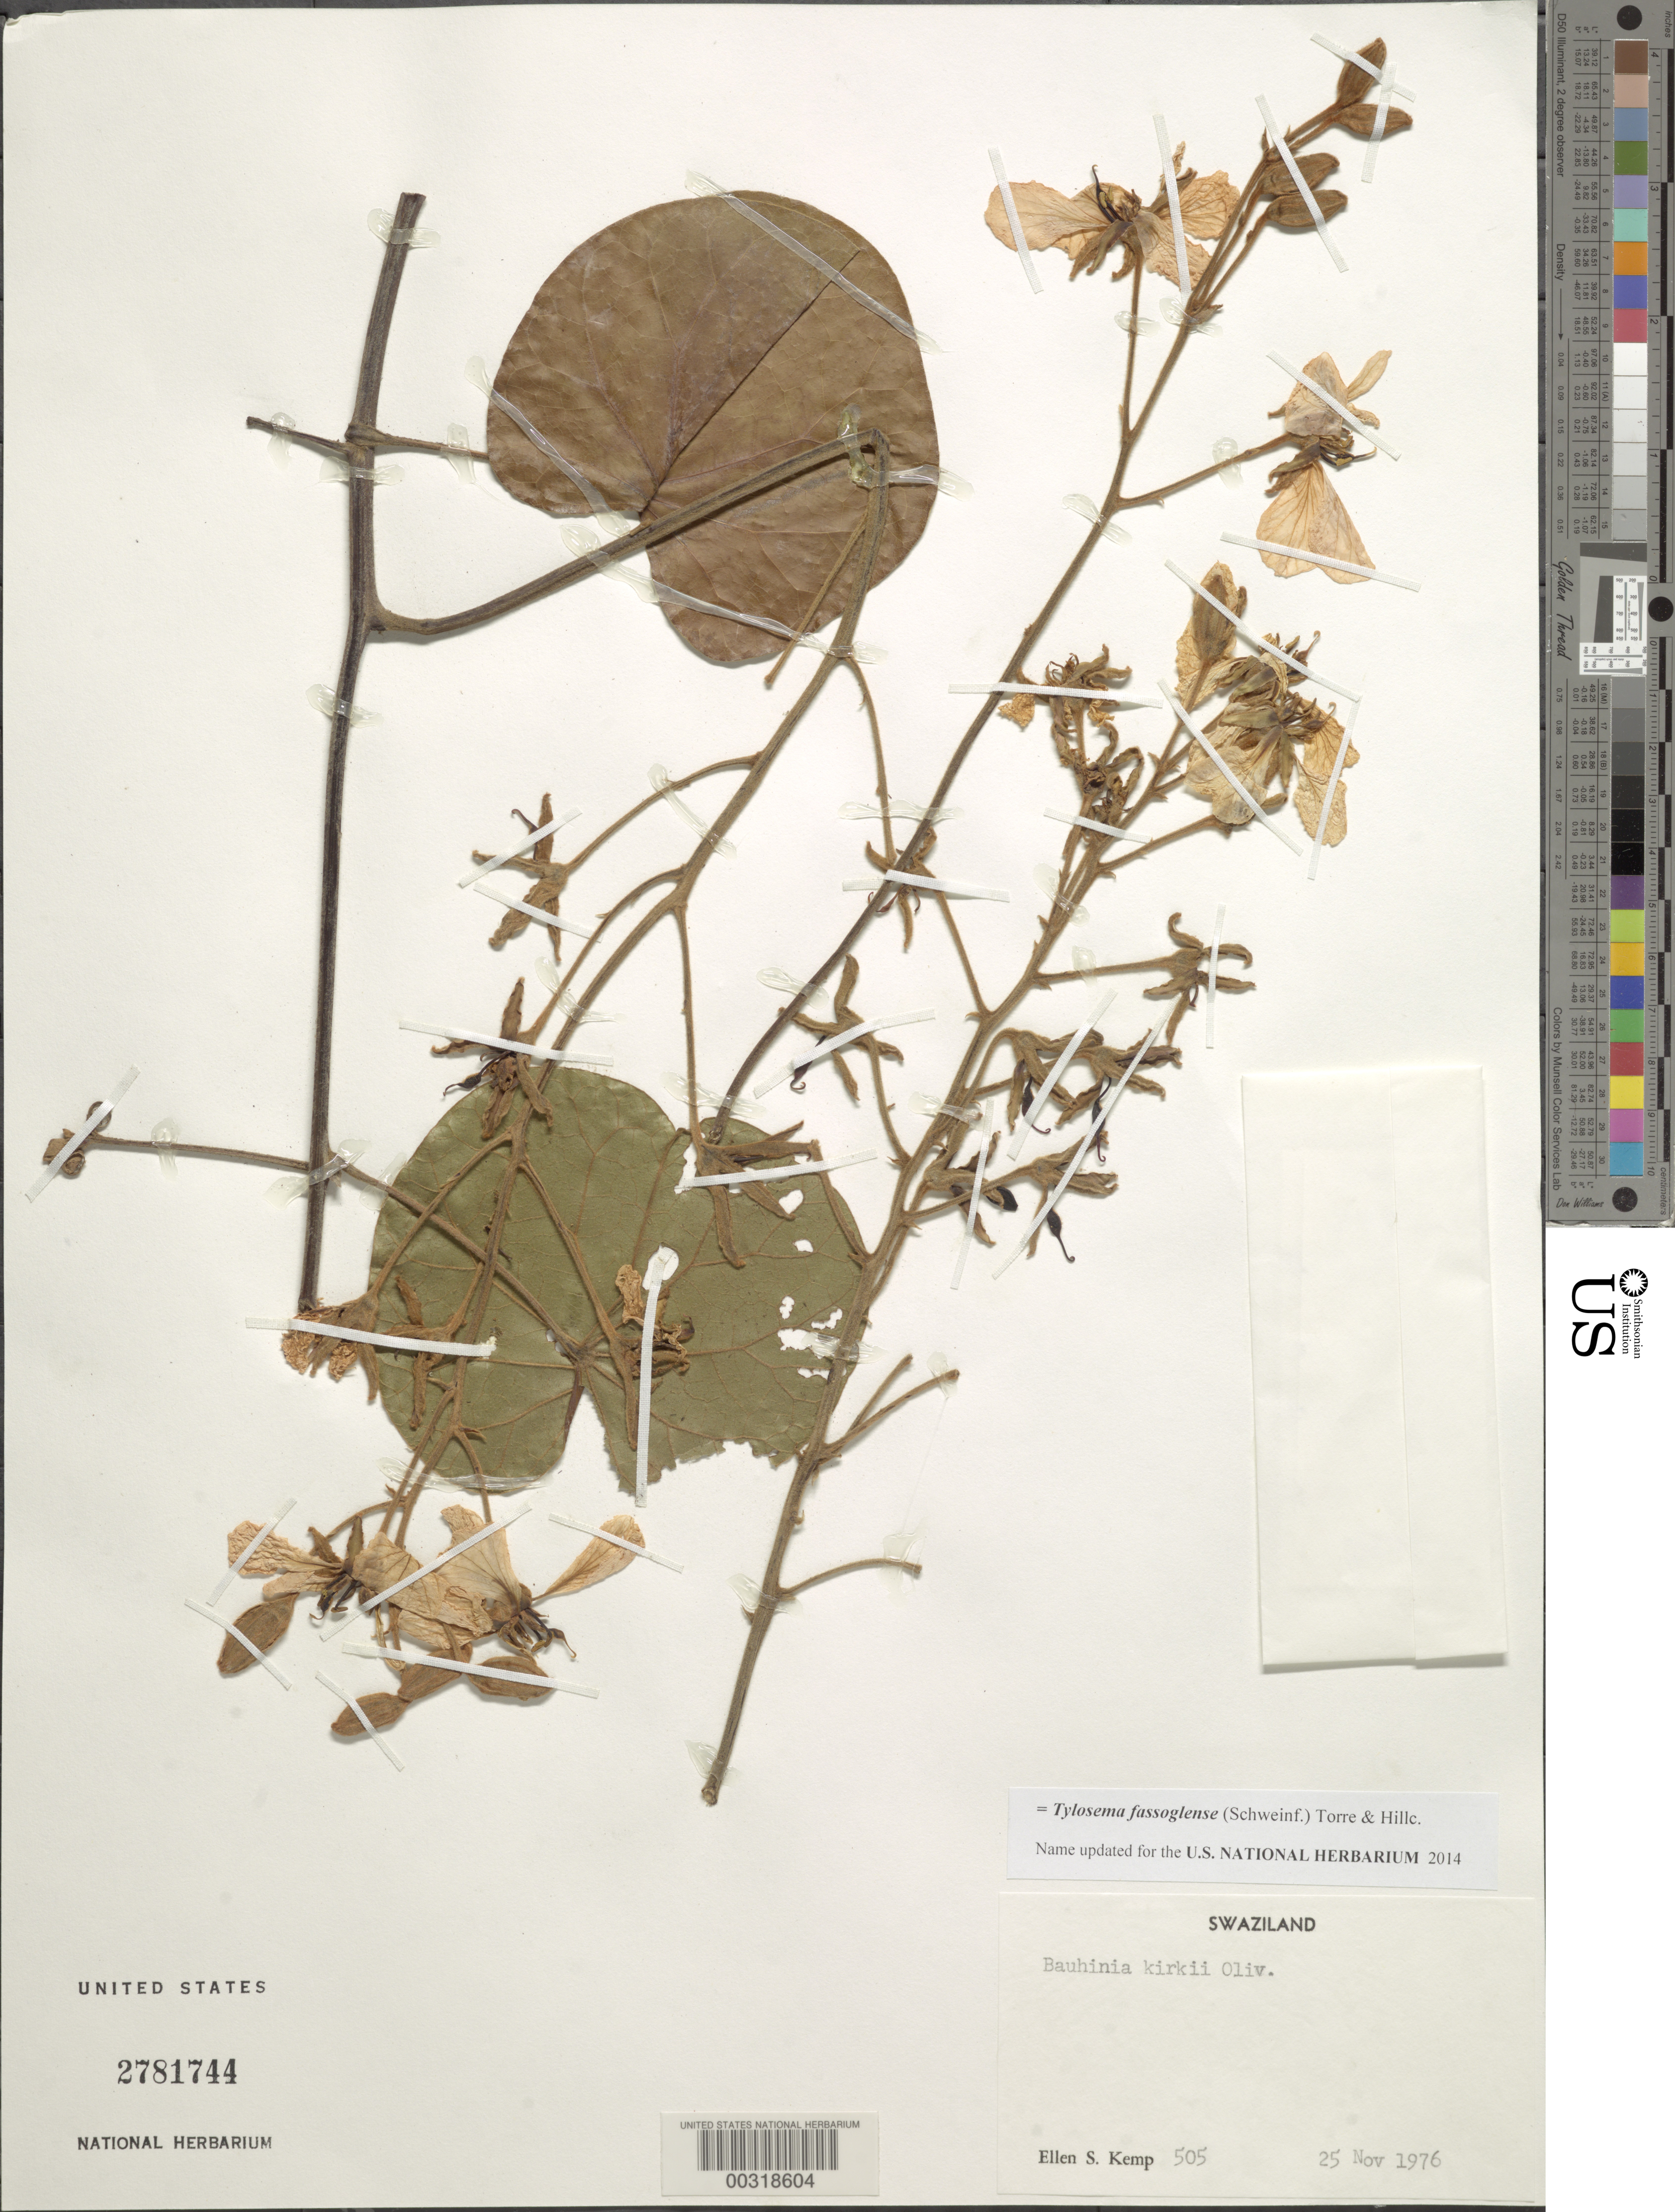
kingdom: Plantae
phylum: Tracheophyta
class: Magnoliopsida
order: Fabales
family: Fabaceae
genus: Tylosema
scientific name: Tylosema fassoglense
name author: (Kotschy ex Schweinf.) Torre & Hillc.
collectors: E. S. Kemp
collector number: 505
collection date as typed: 25 Nov 1976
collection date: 1976-11-25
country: Eswatini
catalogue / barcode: US 2781744